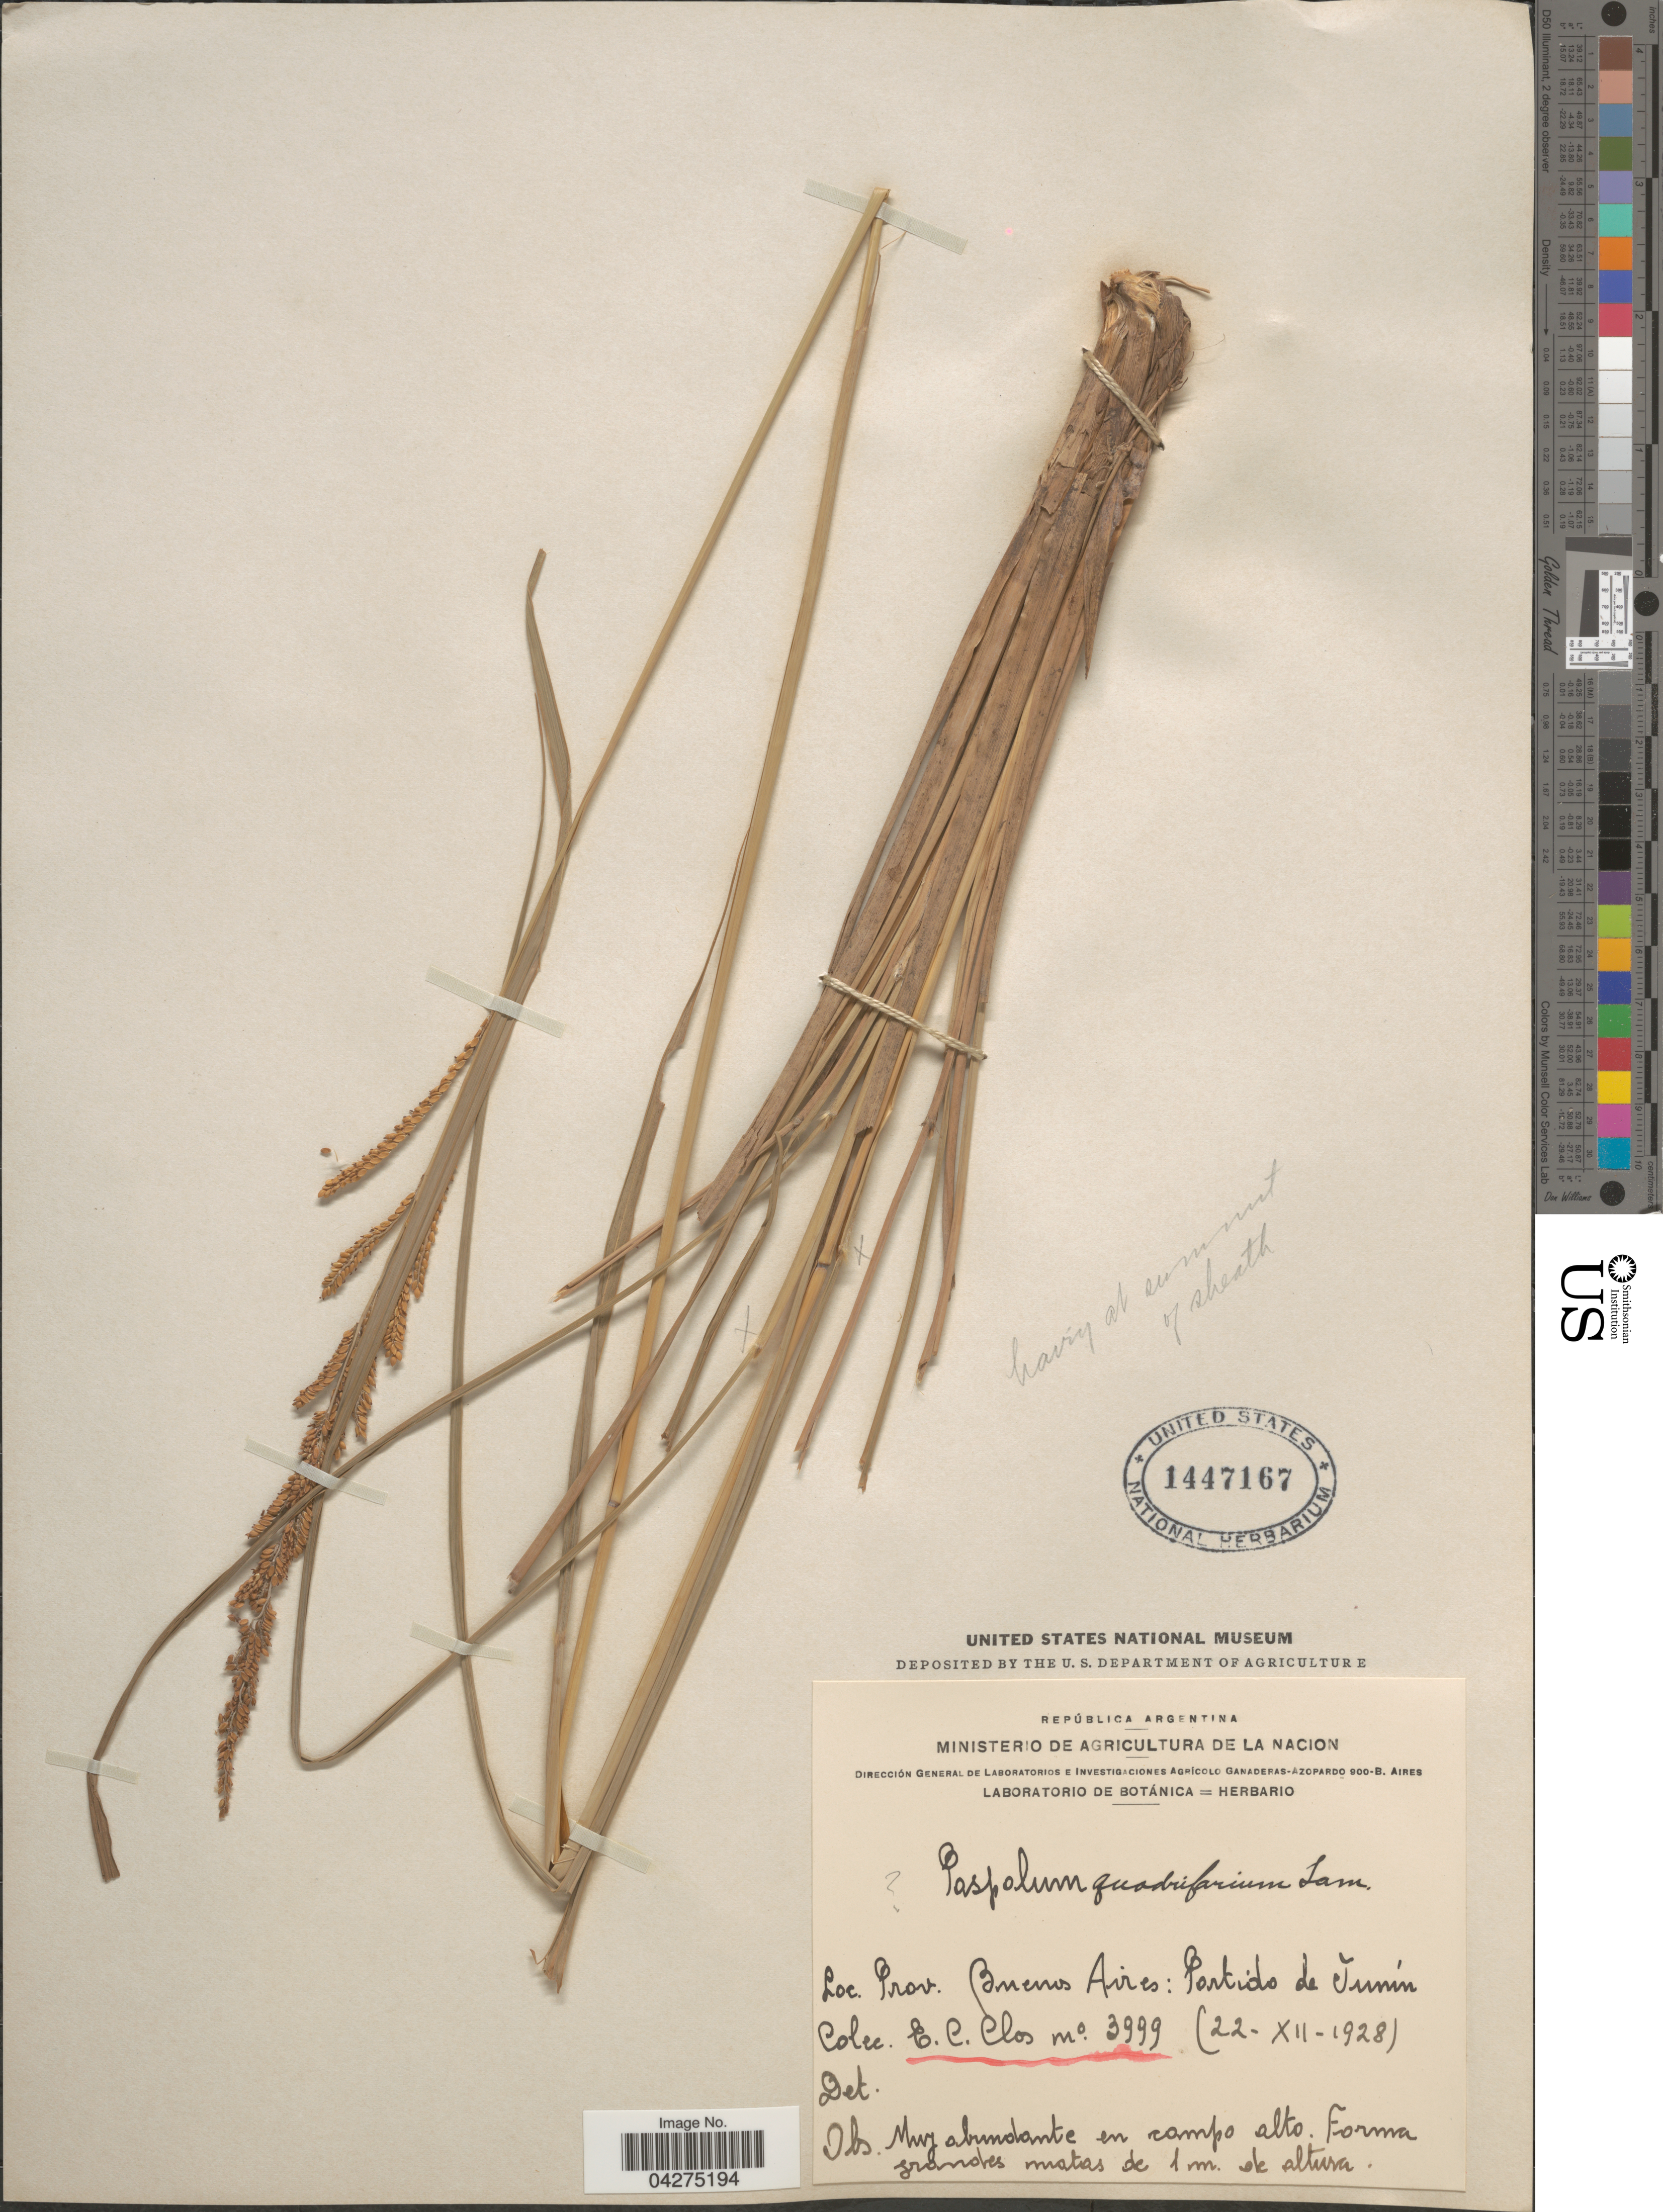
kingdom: Plantae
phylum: Tracheophyta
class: Liliopsida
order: Poales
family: Poaceae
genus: Paspalum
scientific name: Paspalum quadrifarium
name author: Lam.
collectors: E. Clos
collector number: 3999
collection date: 1928-12-22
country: Argentina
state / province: Buenos Aires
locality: Partido de Junín. Muy abundante en campo alto.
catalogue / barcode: US 1447167